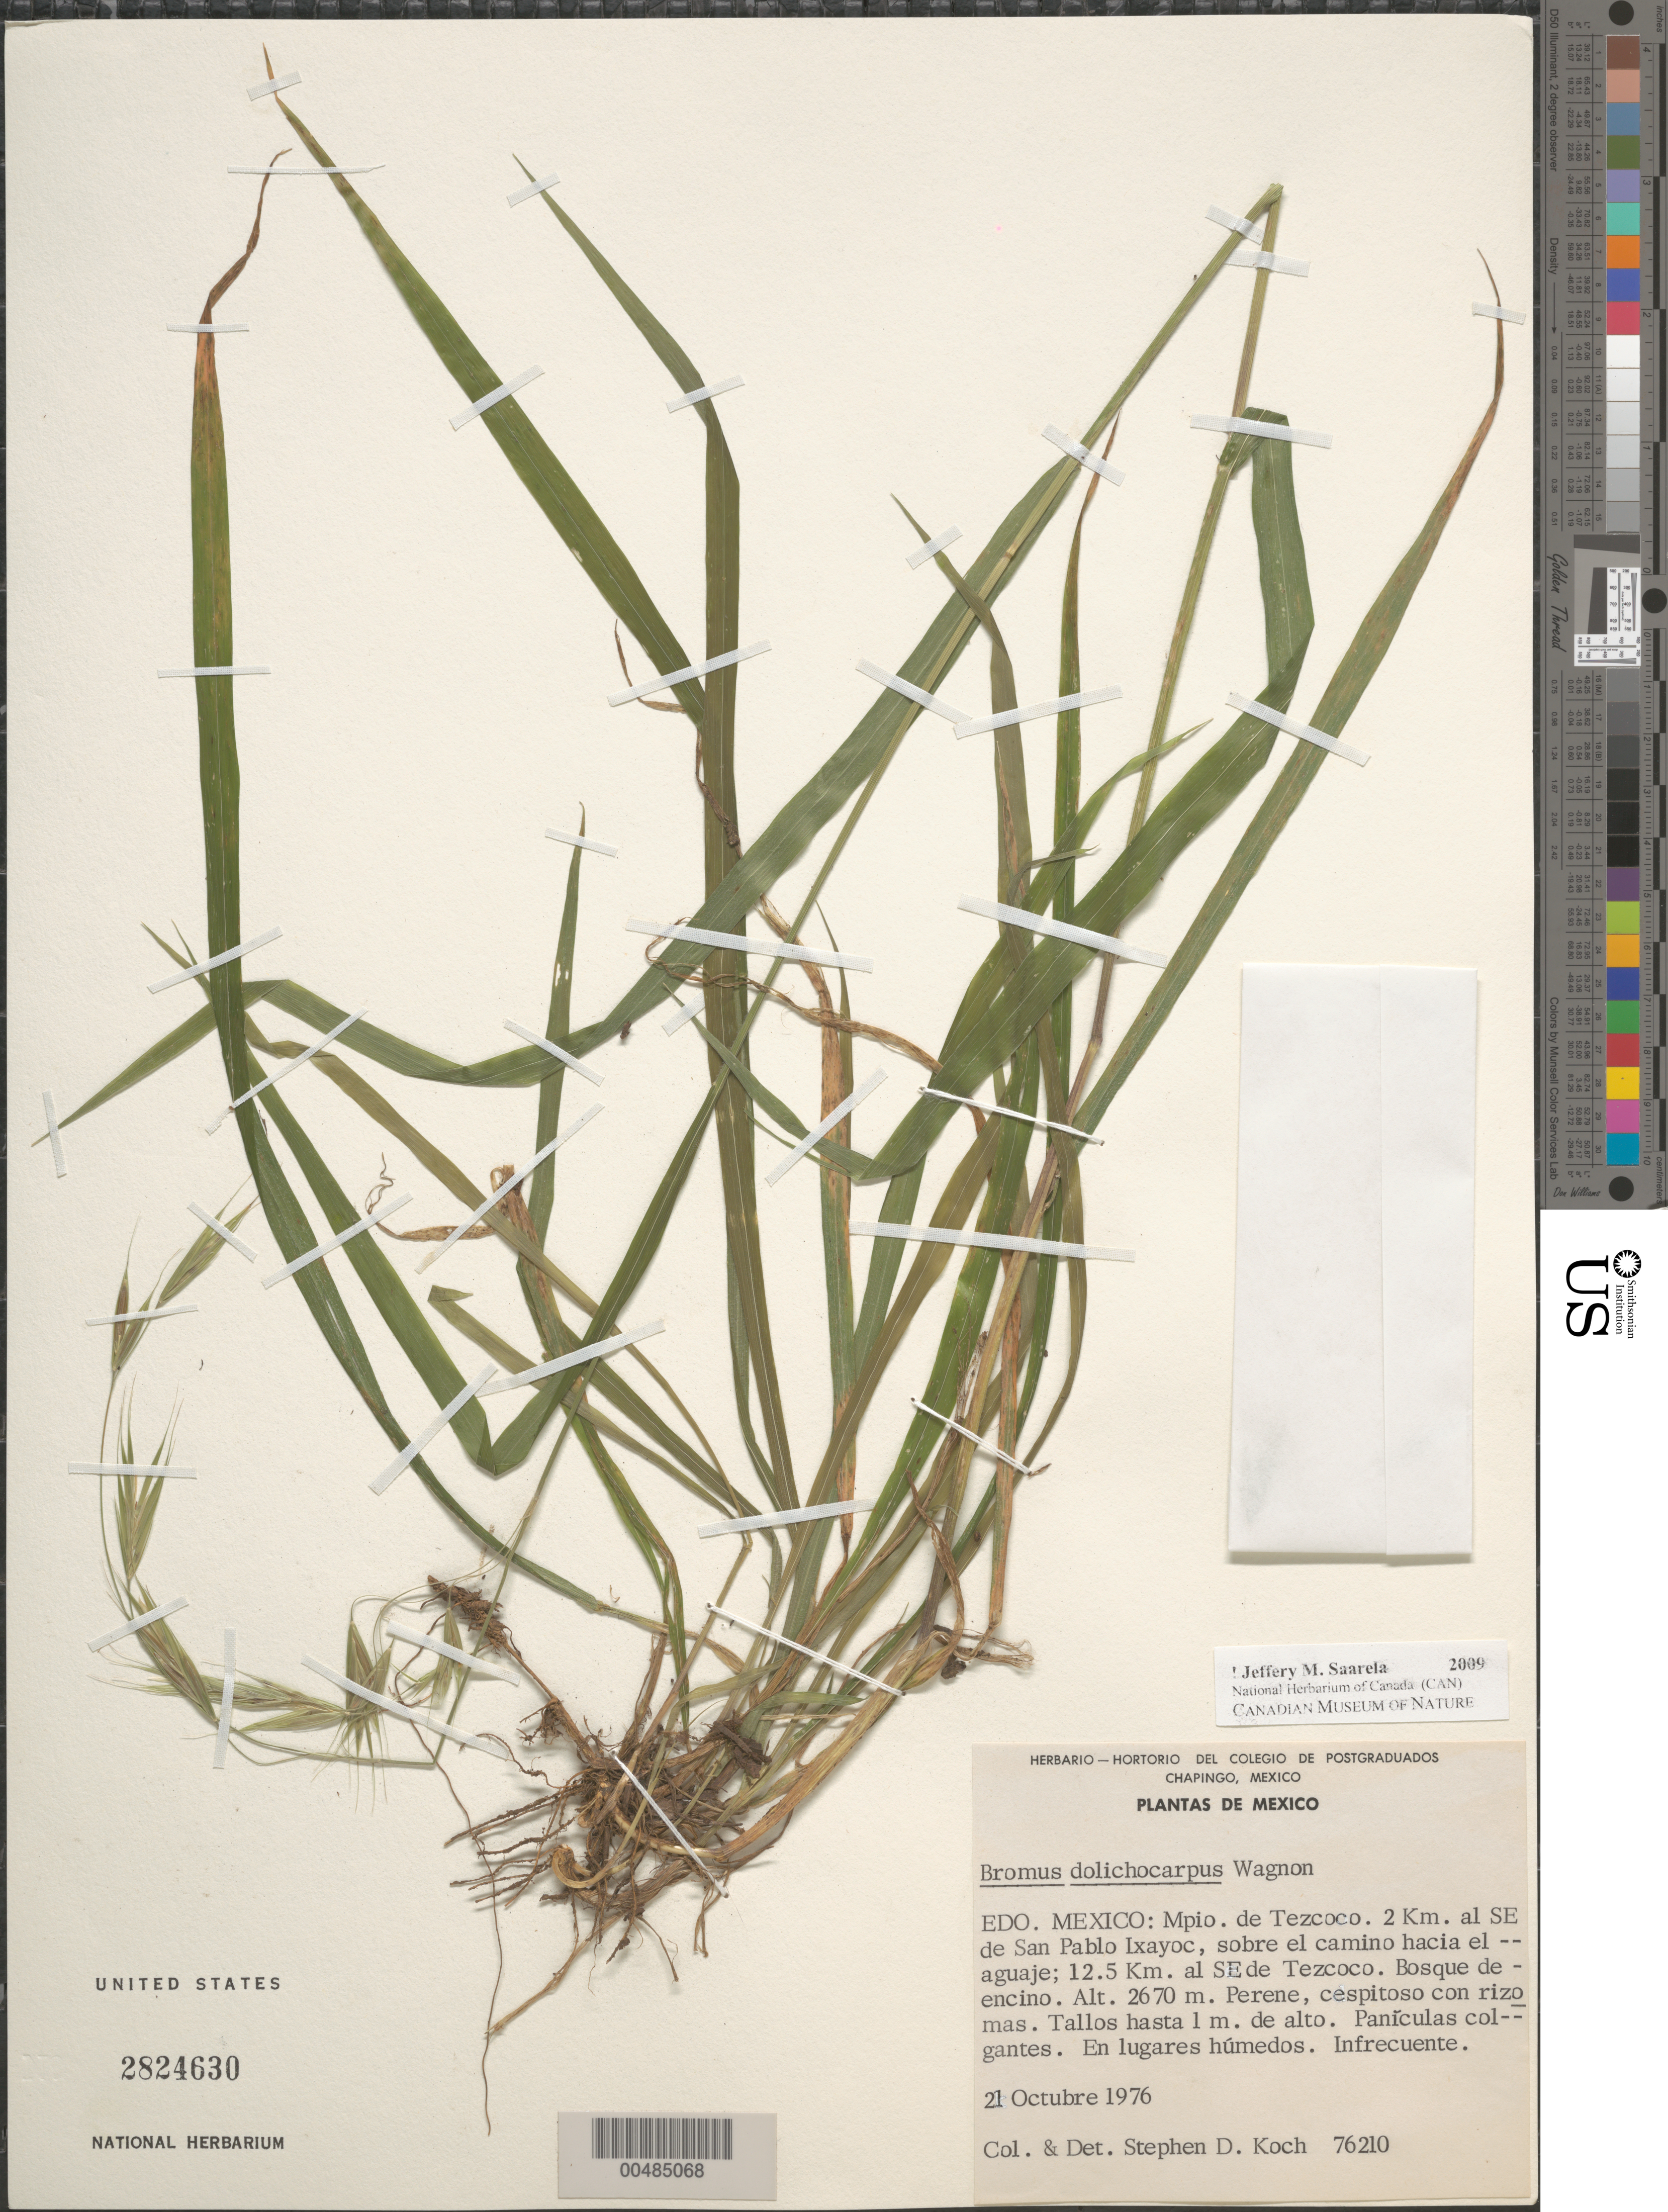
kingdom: Plantae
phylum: Tracheophyta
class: Liliopsida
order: Poales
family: Poaceae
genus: Bromus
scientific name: Bromus dolichocarpus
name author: Wagnon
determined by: Koch, S. D.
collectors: S. D. Koch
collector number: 76210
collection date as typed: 21 Oct 1976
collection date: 1976-10-21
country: Mexico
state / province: México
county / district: Texcoco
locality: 2 km al SE de San Pablo Ixayoc, 12.5 km al SE de Texcoco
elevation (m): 2670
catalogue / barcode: US 2824630